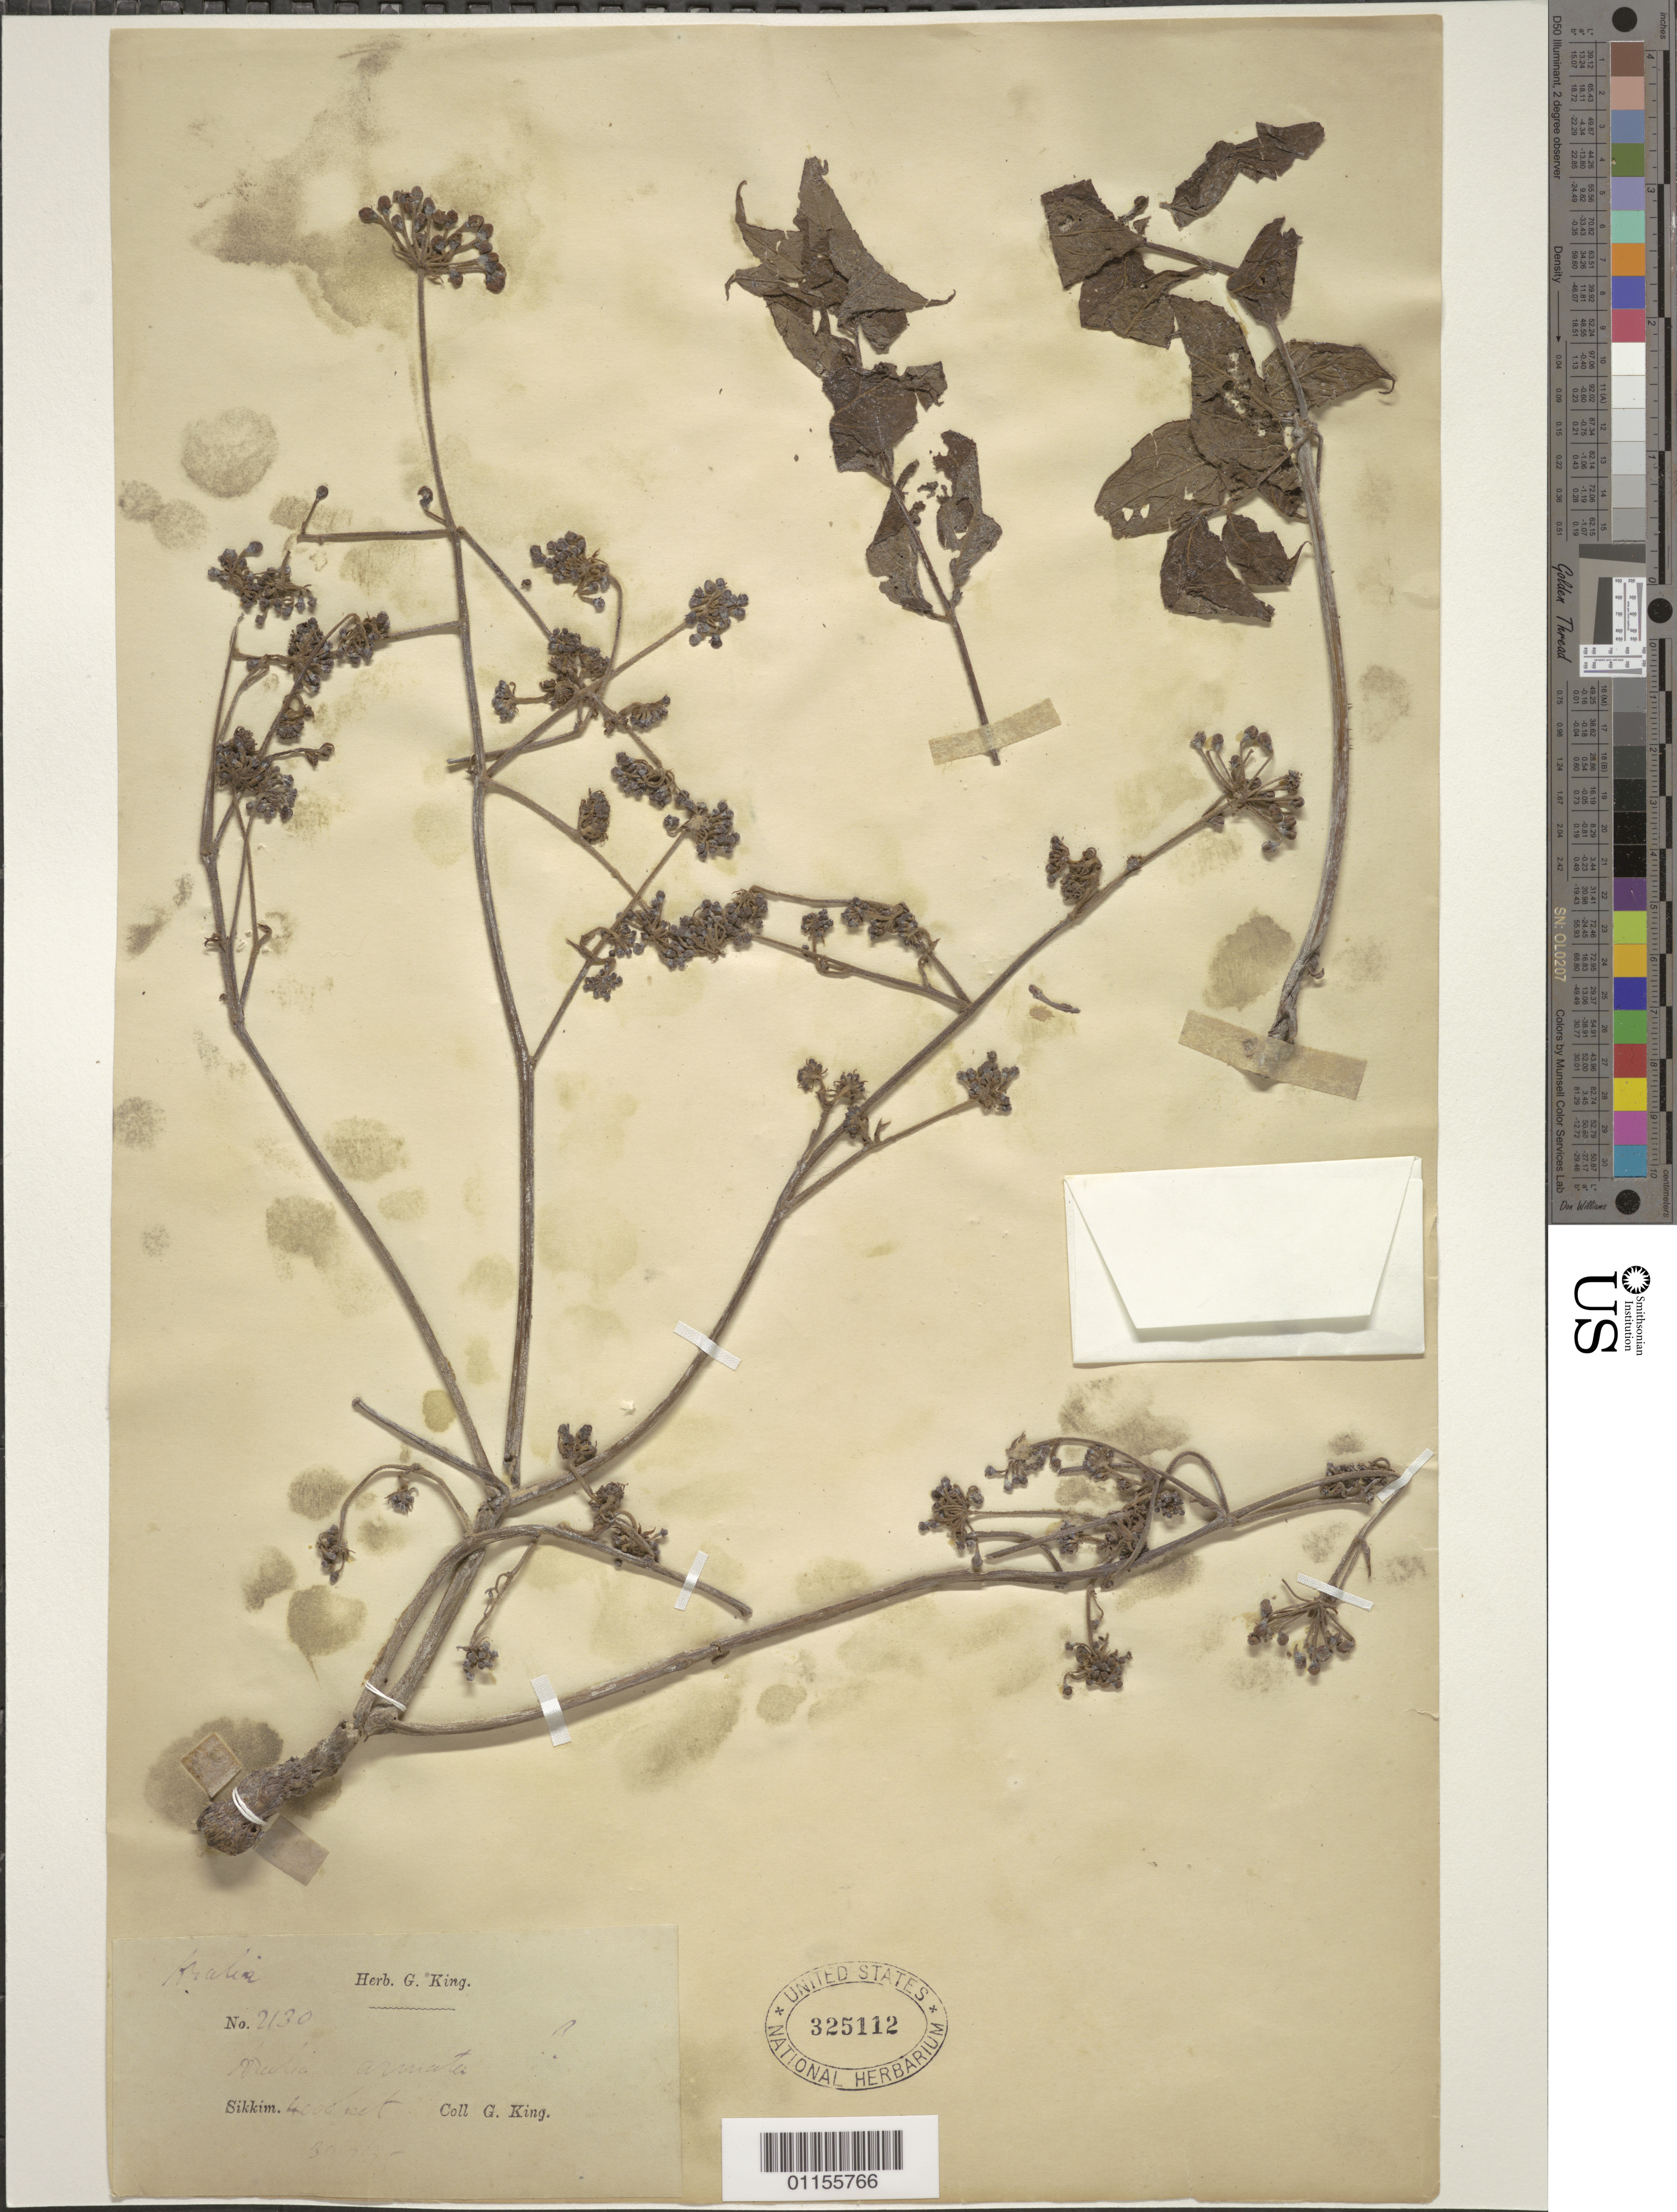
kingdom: Plantae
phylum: Tracheophyta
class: Magnoliopsida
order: Apiales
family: Araliaceae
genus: Aralia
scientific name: Aralia armata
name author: (Wall.) Seem.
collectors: G. King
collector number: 2130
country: India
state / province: Sikkim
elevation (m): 122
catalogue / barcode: US 325112